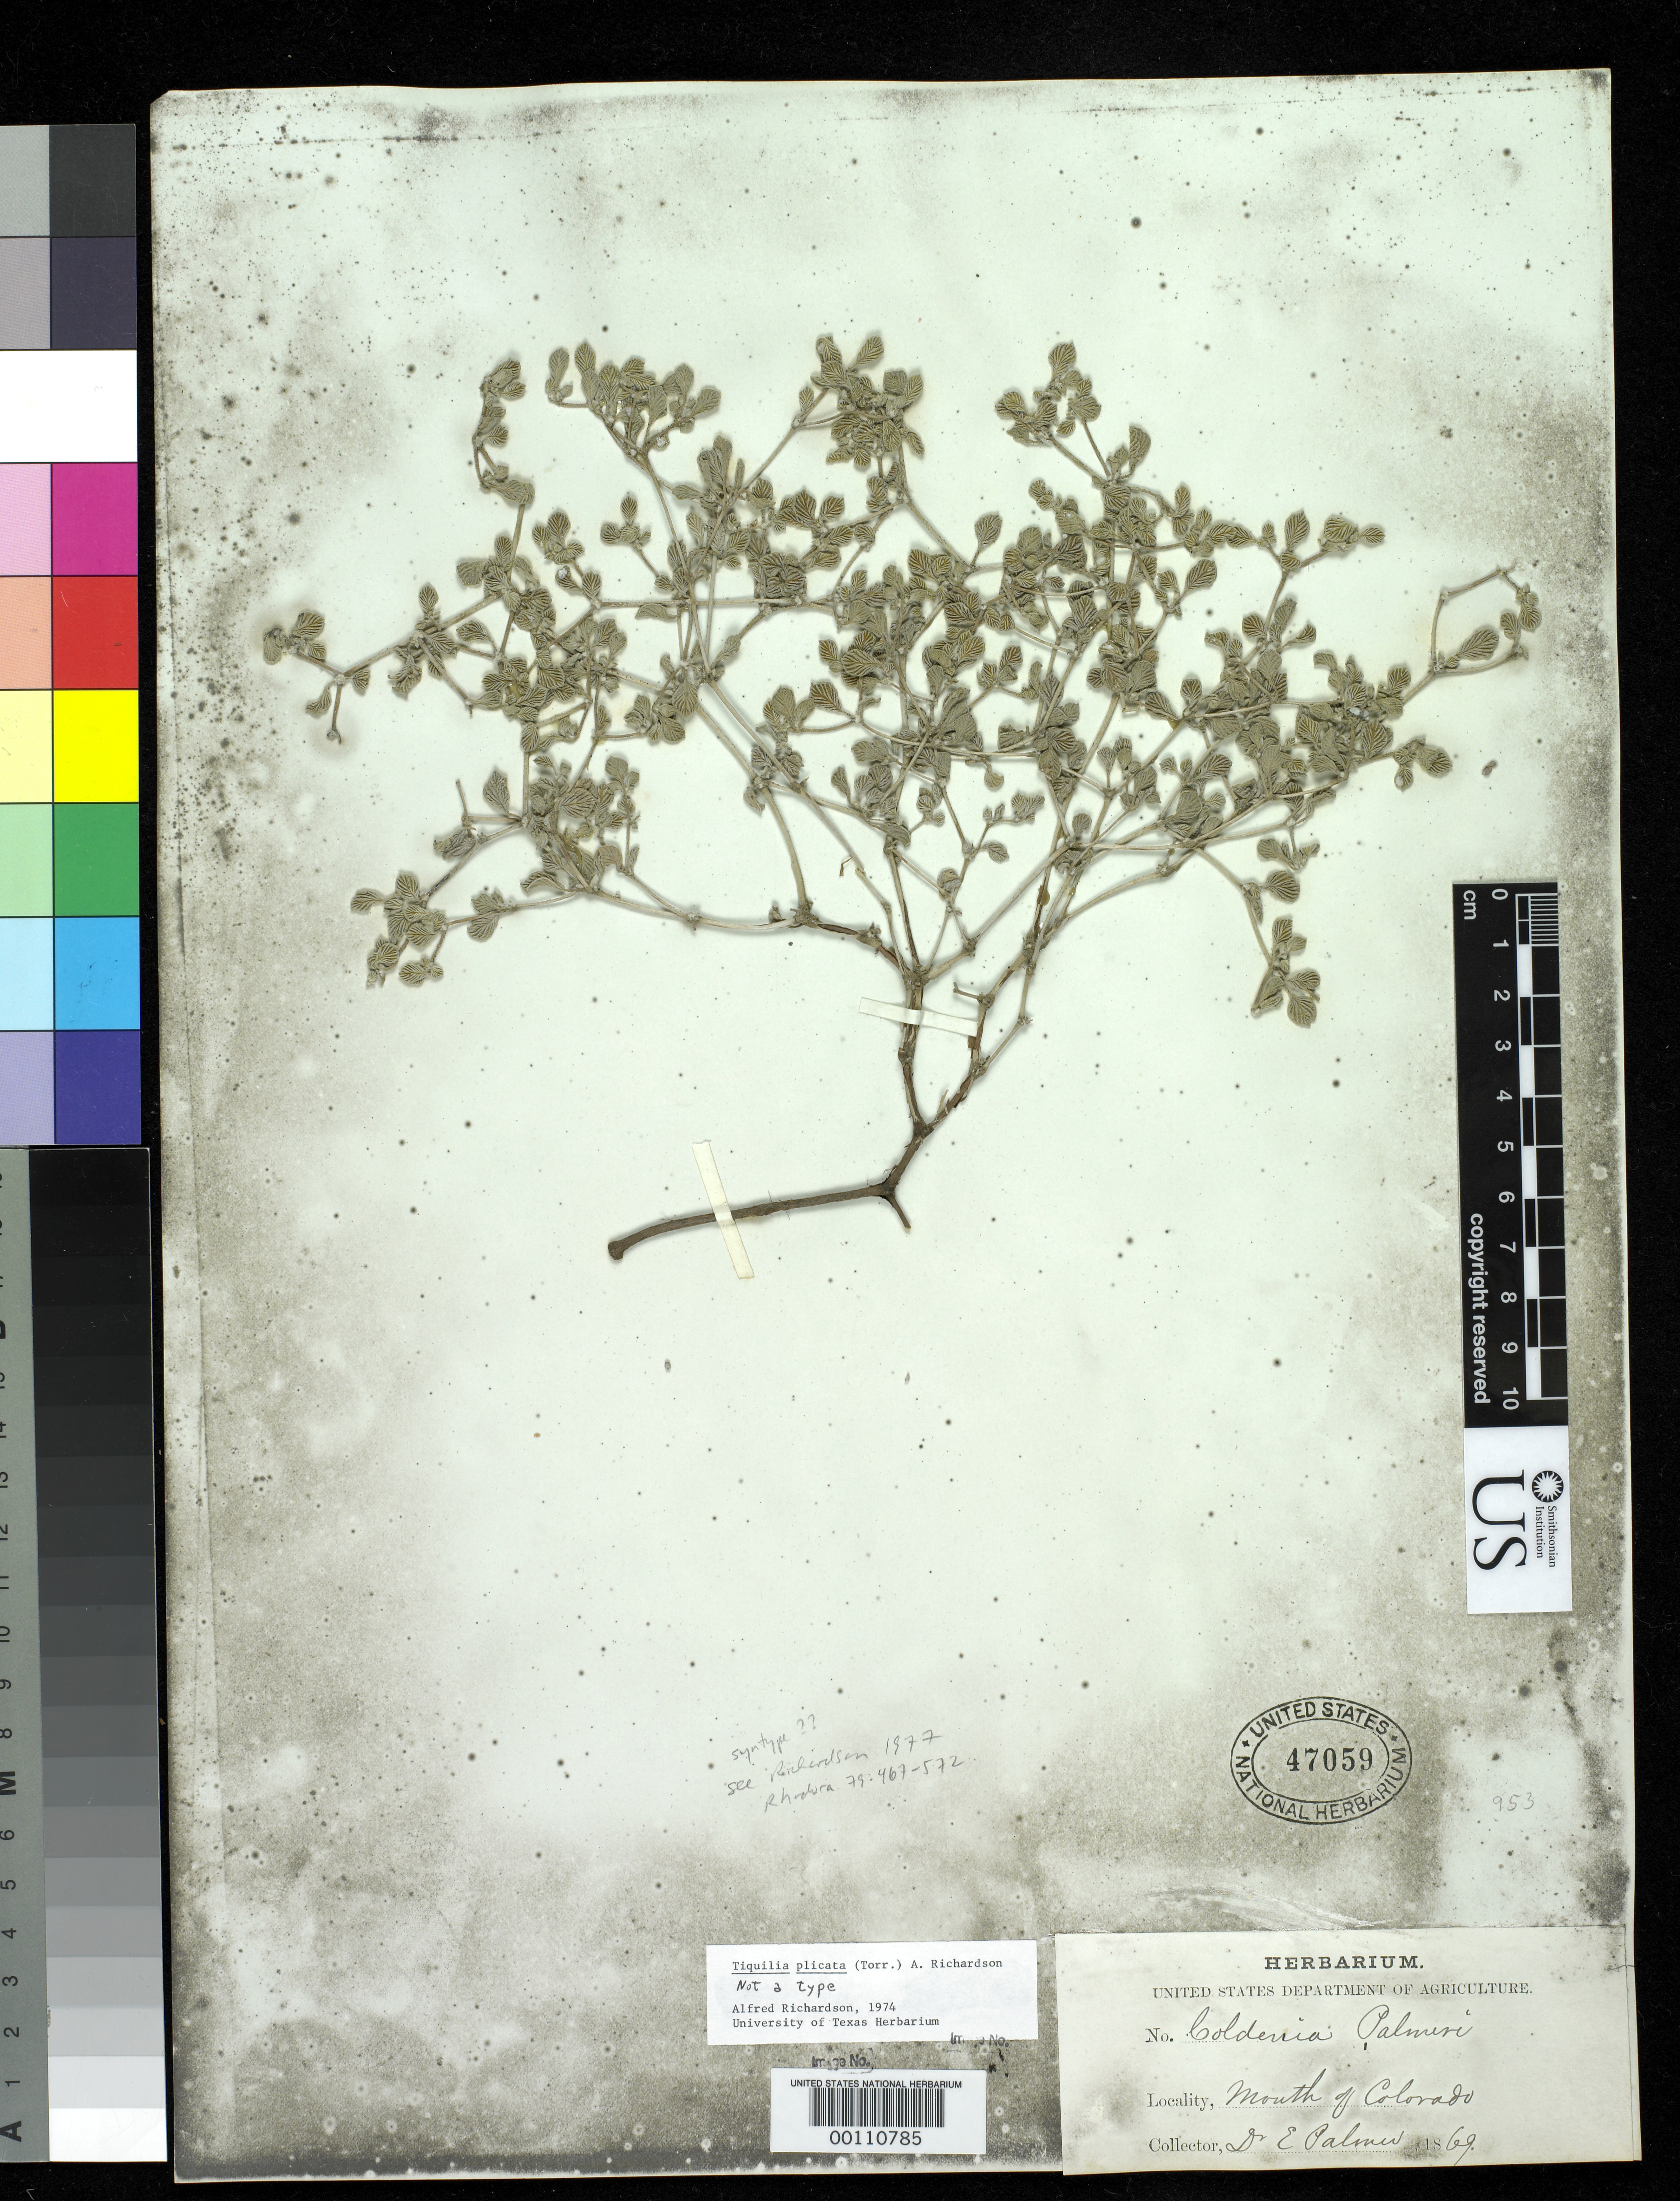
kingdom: Plantae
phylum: Tracheophyta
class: Magnoliopsida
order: Boraginales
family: Coldeniaceae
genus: Coldenia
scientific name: Coldenia palmeri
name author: A. Gray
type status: Possible Syntype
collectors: E. Palmer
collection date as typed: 1869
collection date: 1869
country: United States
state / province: Arizona / California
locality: Mouth of Colorado.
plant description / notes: Annotated as "not a type" by Richardson (1974). Coldenia palmer Gray apparently based on mixed collection (see Rhodora 79: 467-572, 1977), but unclear whether this specimen is to be regarded as syntype.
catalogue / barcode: US 47059